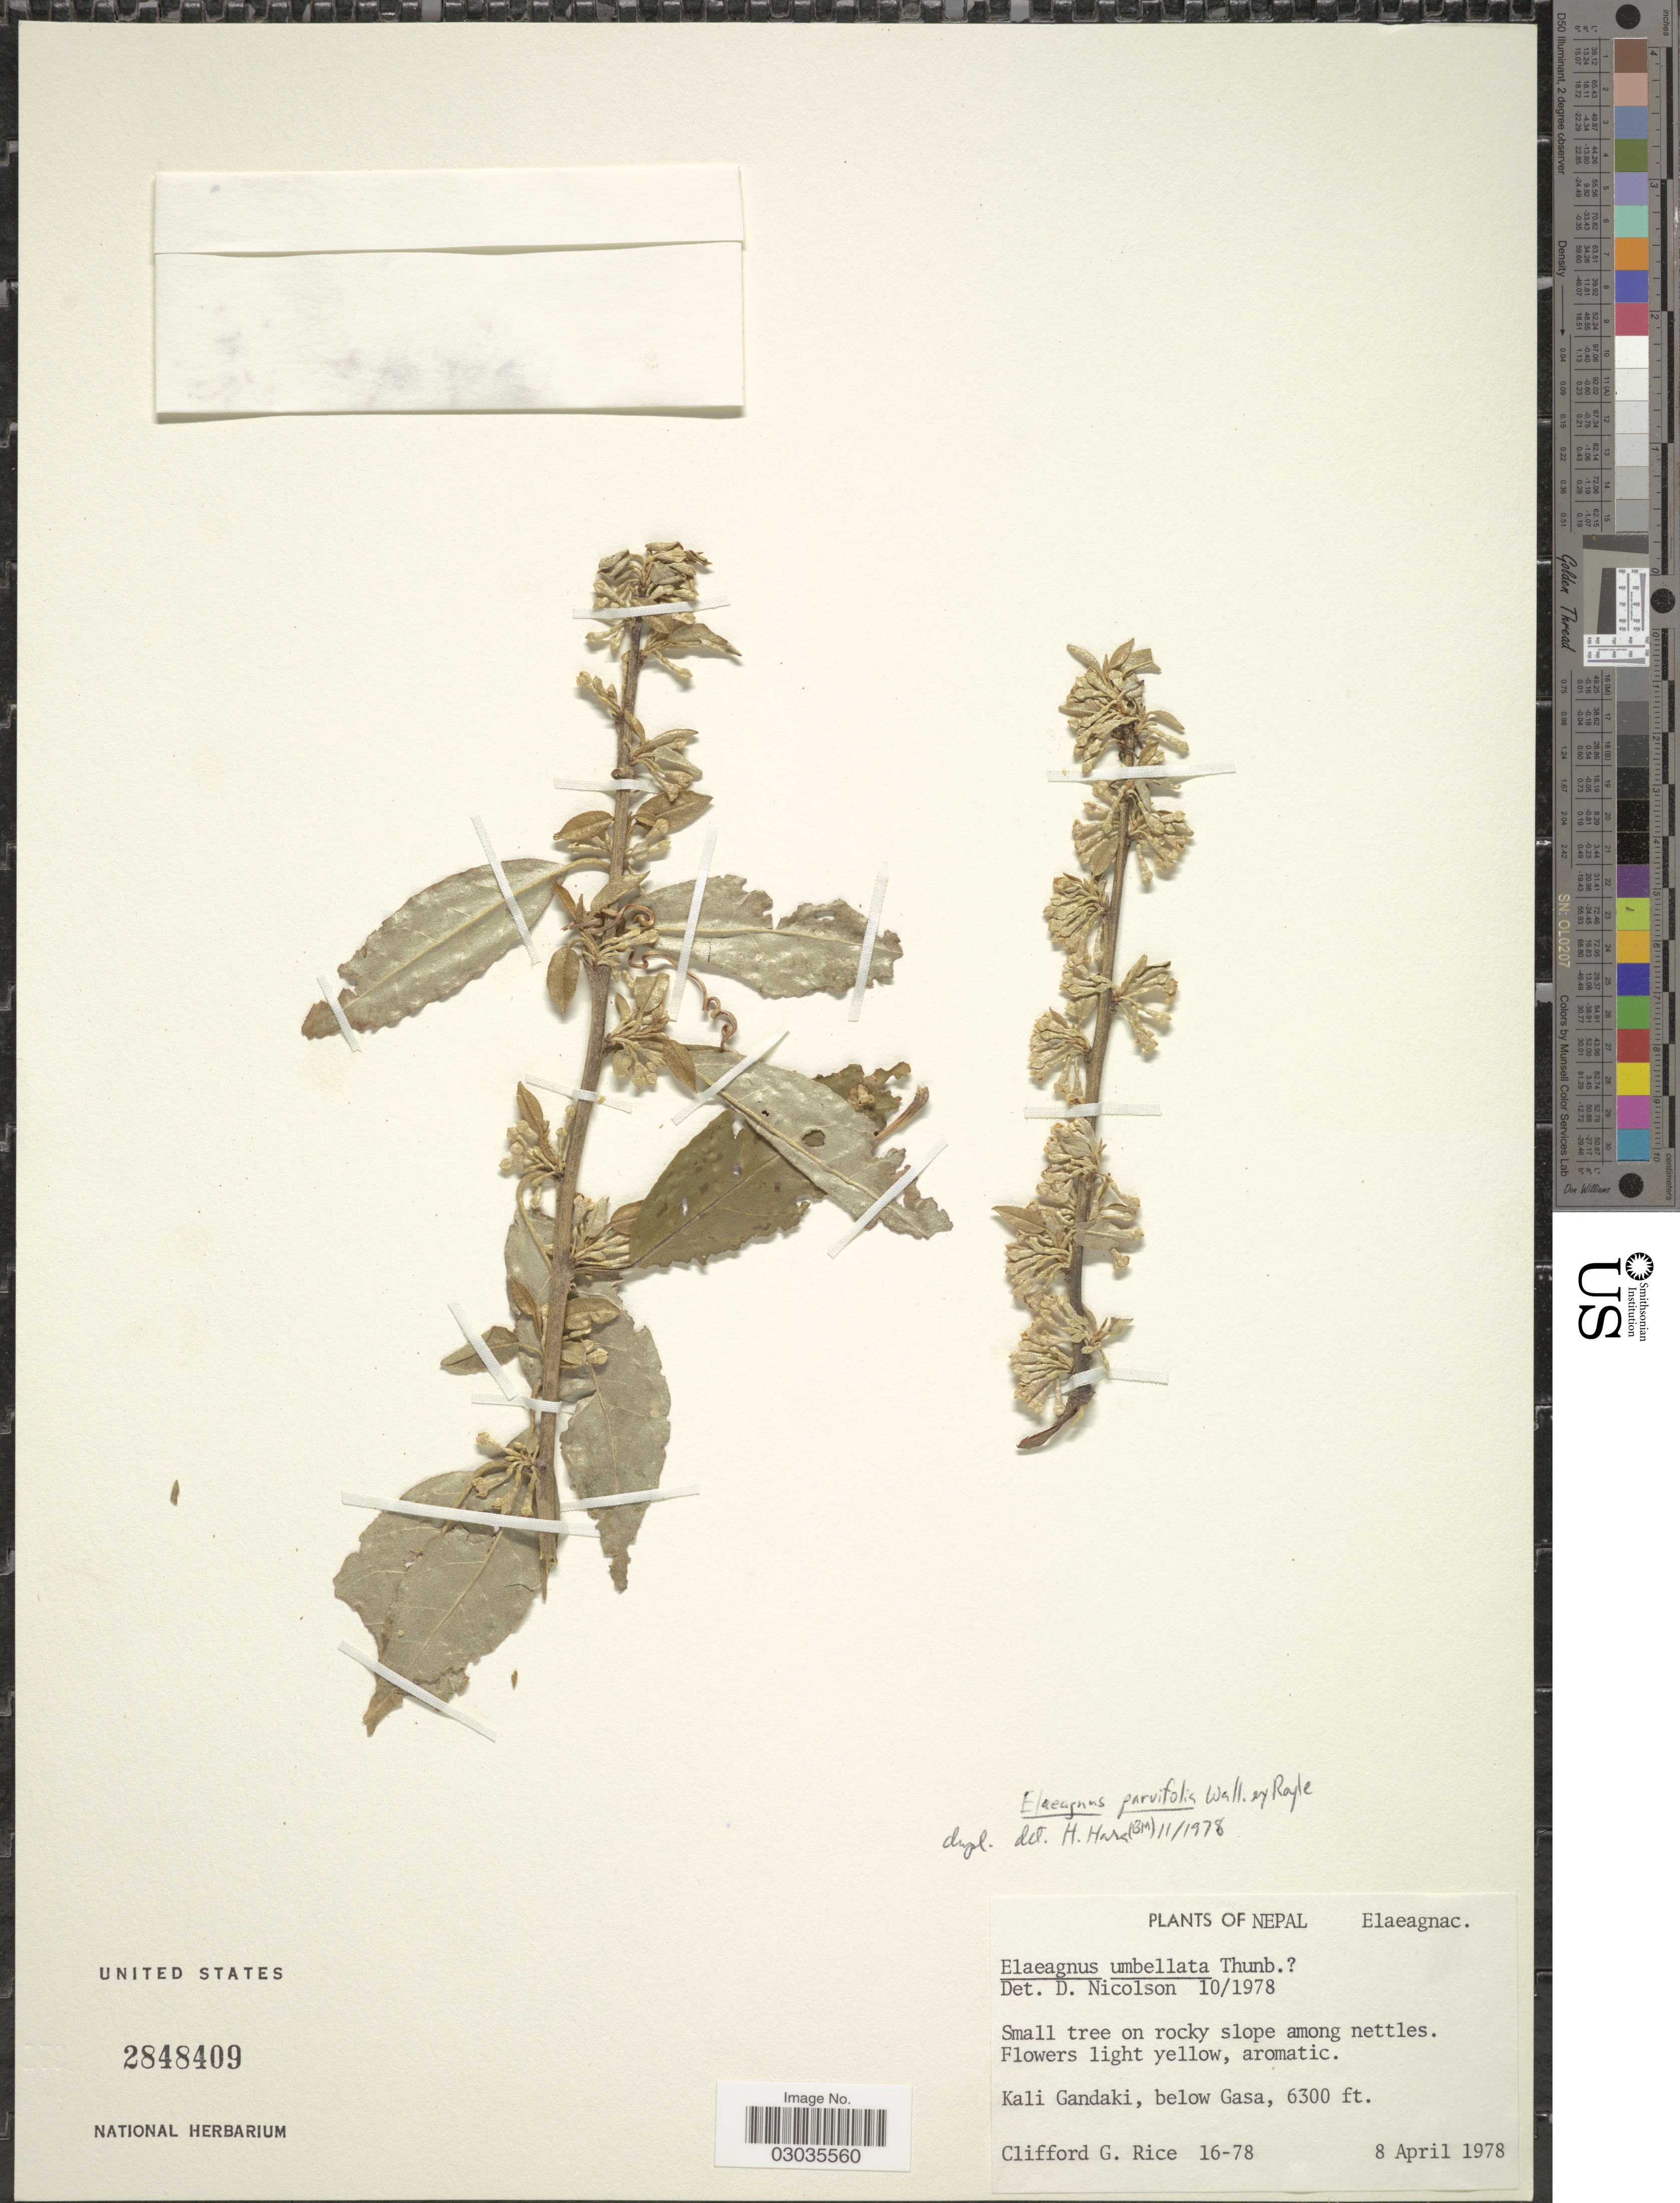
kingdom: Plantae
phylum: Tracheophyta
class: Magnoliopsida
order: Rosales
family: Elaeagnaceae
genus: Elaeagnus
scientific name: Elaeagnus parvifolia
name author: Wall.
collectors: C. G. Rice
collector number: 16-78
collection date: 1978-04-08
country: Nepal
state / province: Gandaki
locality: Kali Gandaki, below Gasa.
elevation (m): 1920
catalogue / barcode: US 2848409